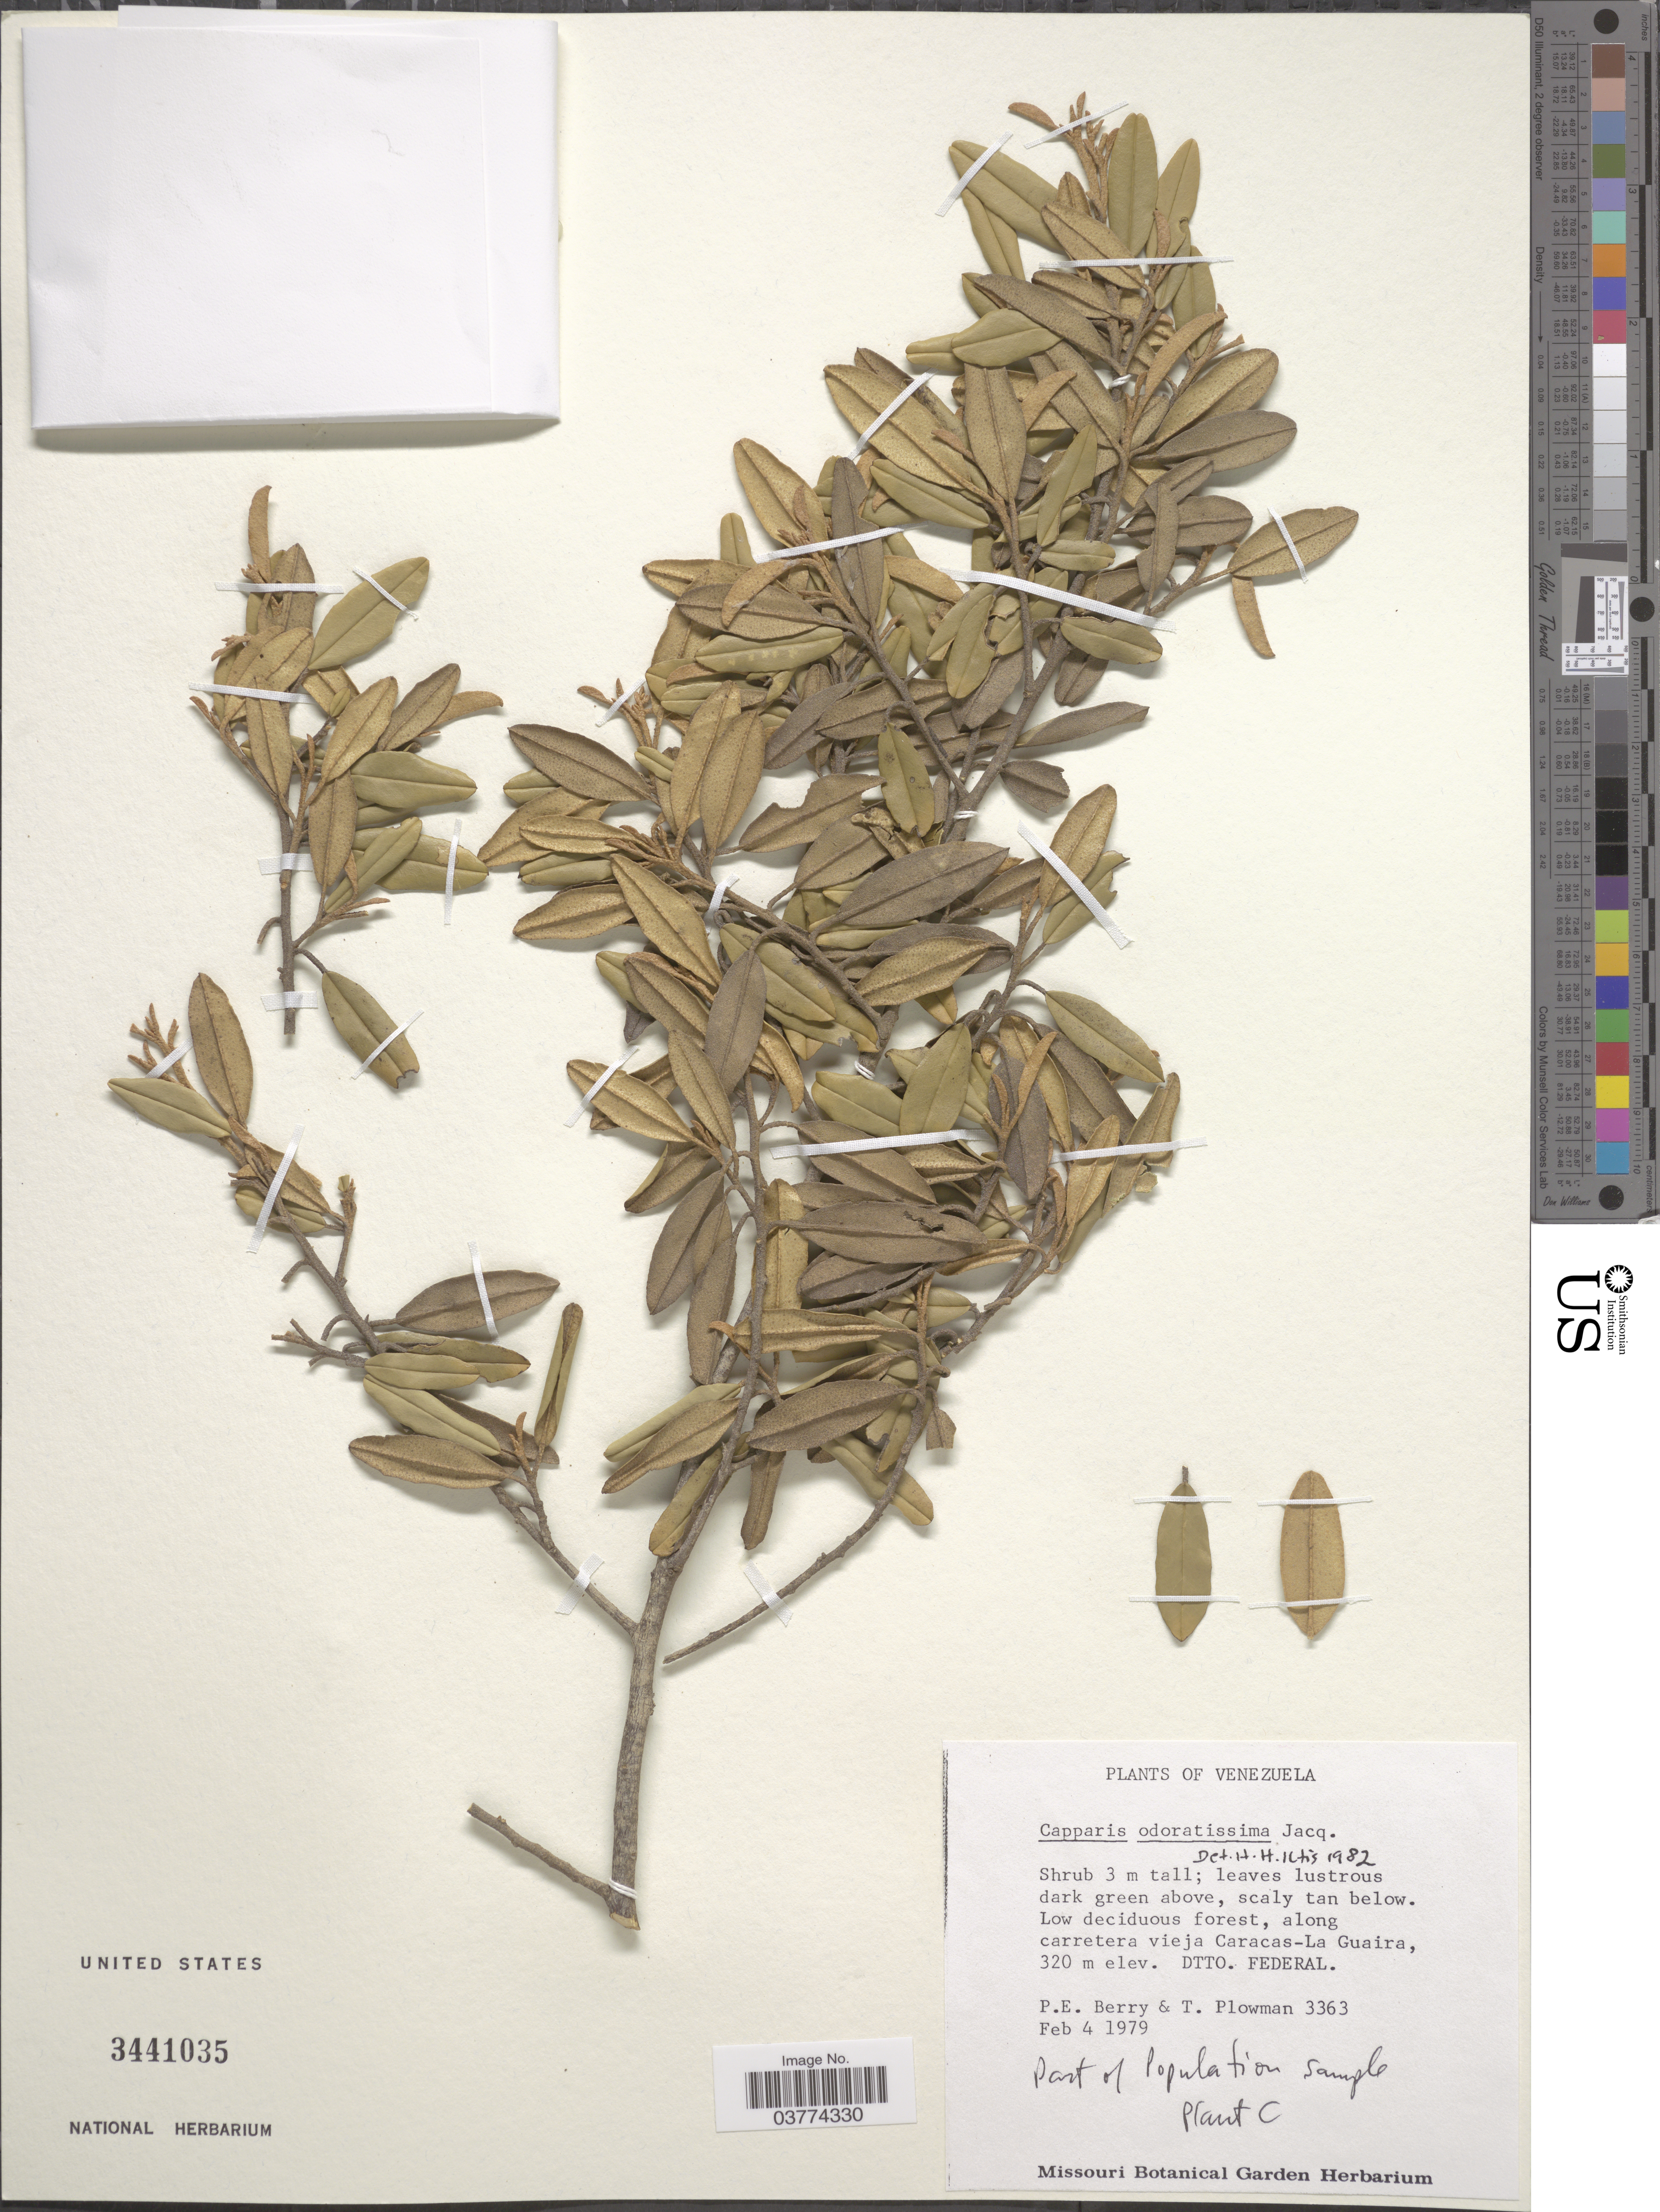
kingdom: Plantae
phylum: Tracheophyta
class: Magnoliopsida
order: Brassicales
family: Capparaceae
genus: Quadrella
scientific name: Quadrella odoratissima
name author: (Jacq.) Hutch.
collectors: P. Berry & T. Plowman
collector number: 3363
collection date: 1979-02-04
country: Venezuela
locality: Along carretera vieja Caracas - La Guaira. Dtto. Federal.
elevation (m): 320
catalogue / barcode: US 3441035